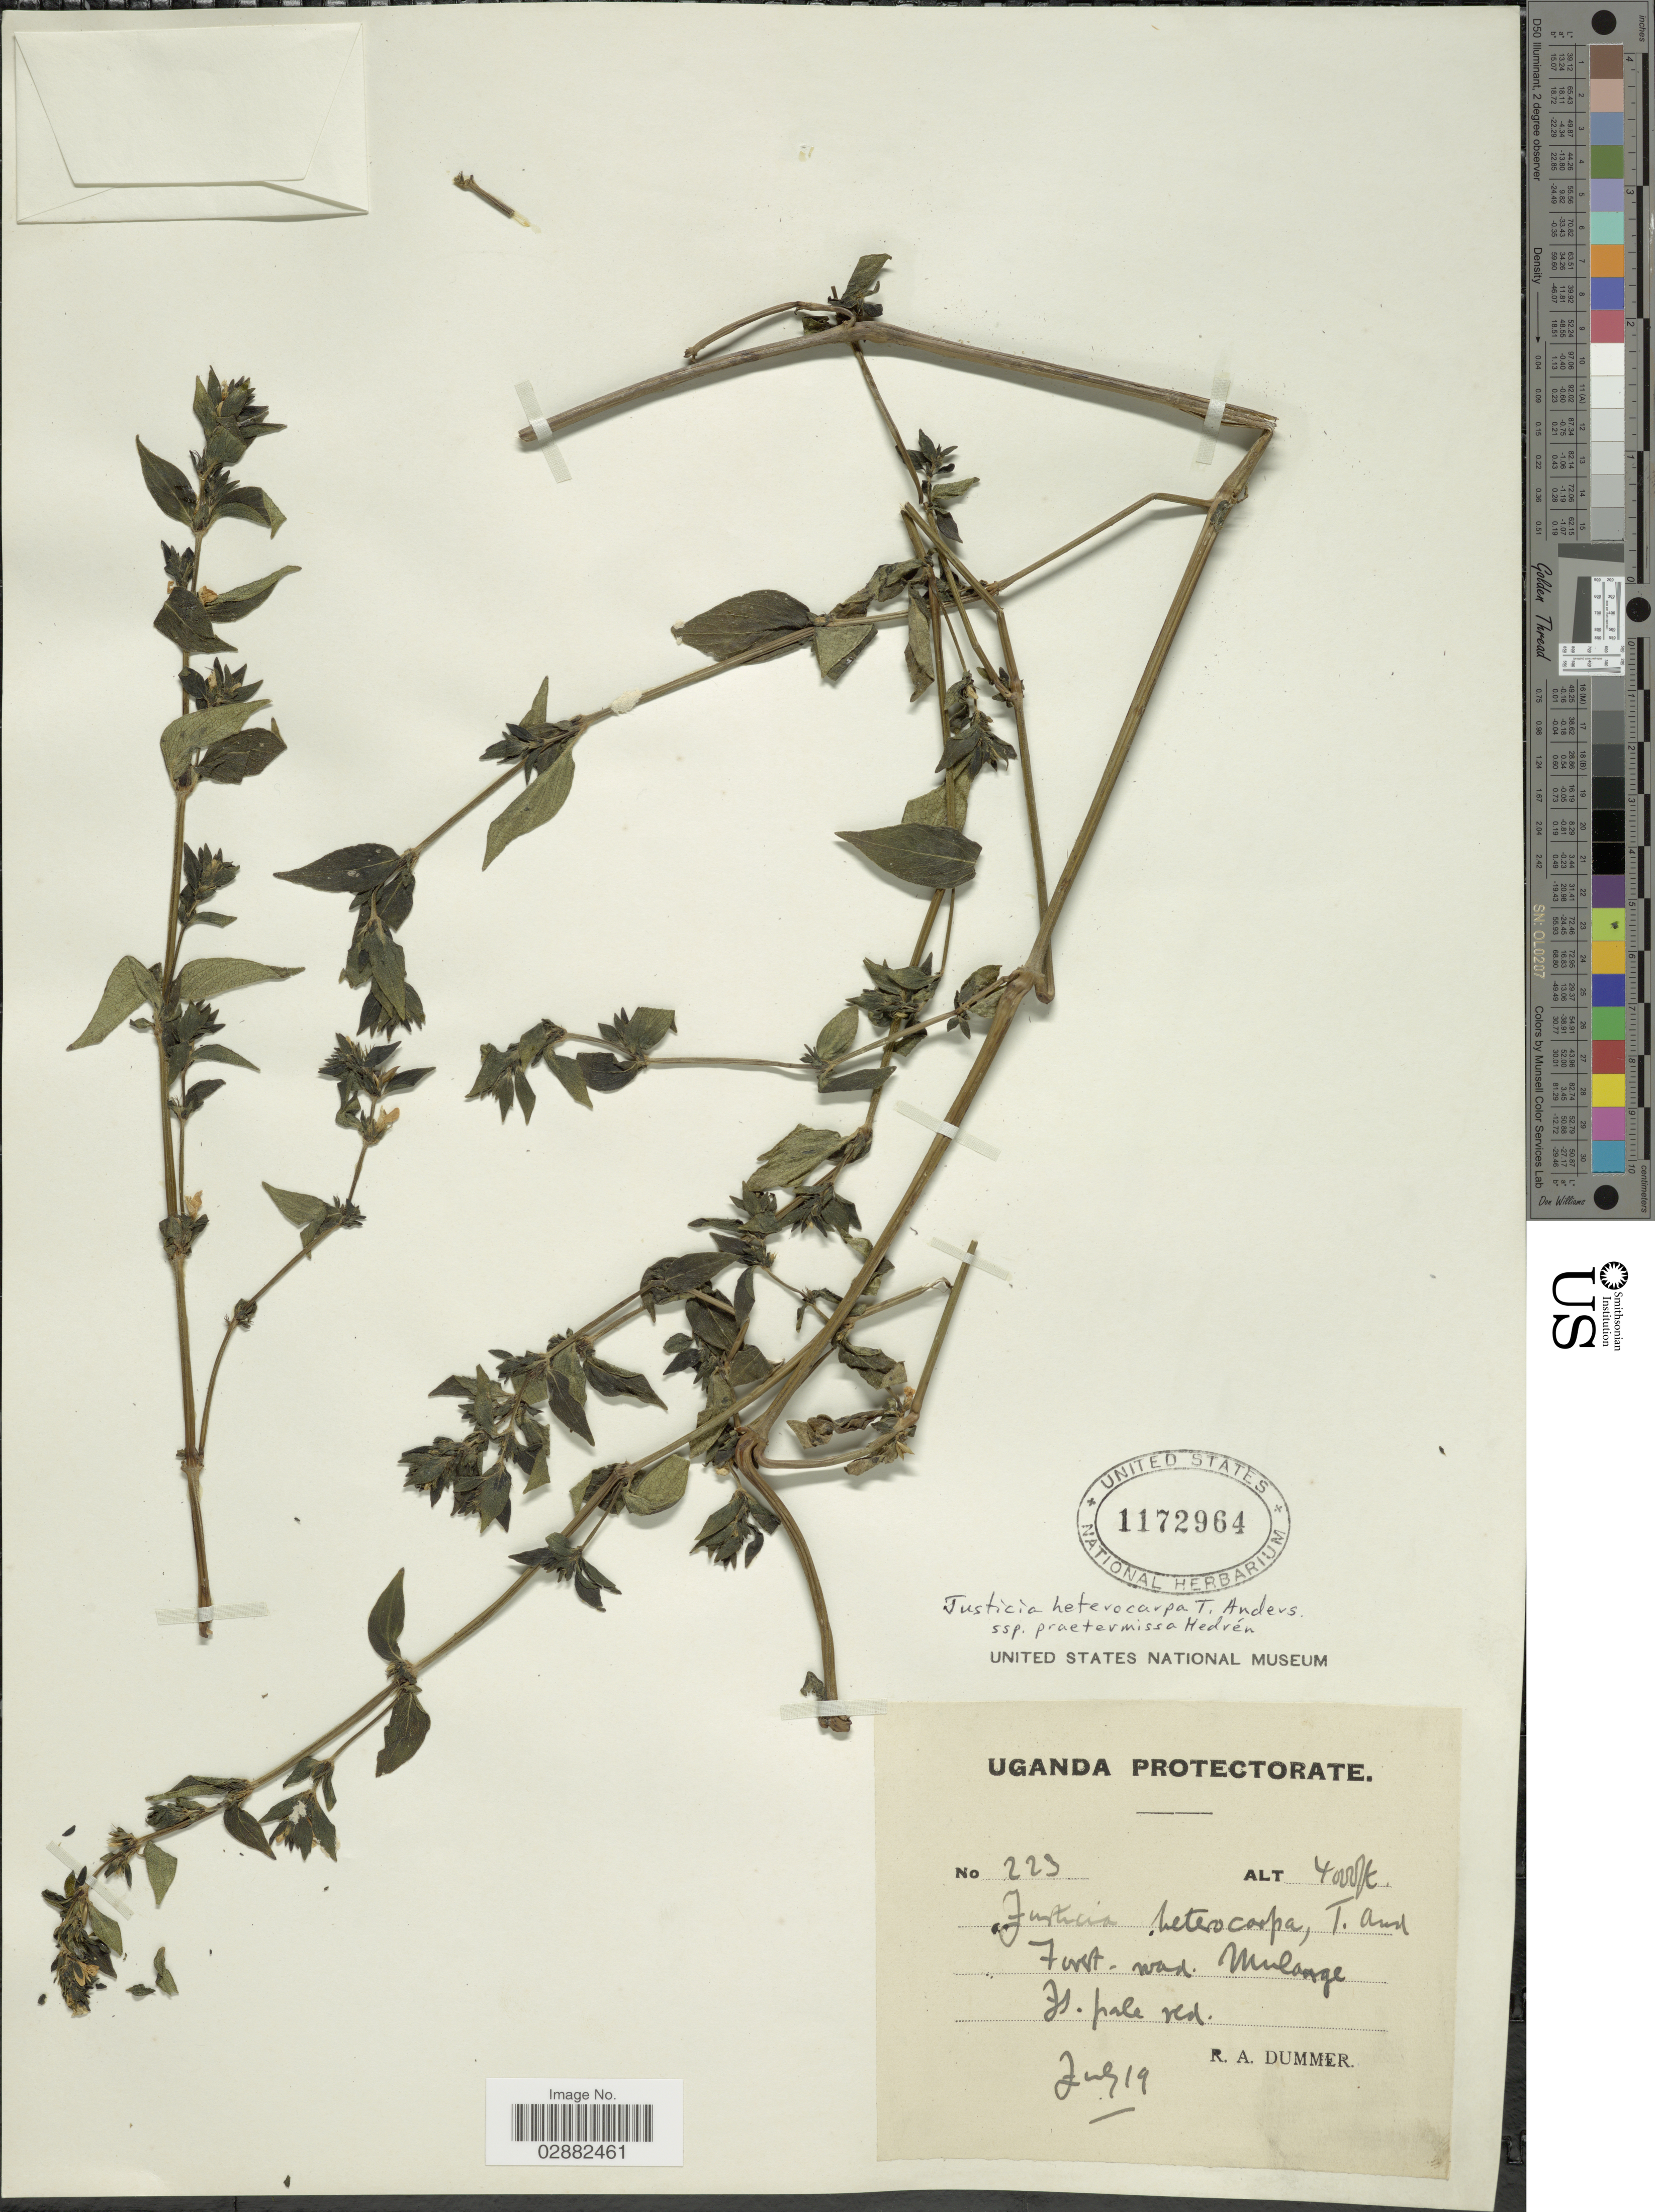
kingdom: Plantae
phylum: Tracheophyta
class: Magnoliopsida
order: Lamiales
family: Acanthaceae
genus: Justicia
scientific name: Justicia heterocarpa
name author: T. Anderson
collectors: R. Dümmer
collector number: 223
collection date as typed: Transcribed d/m/y: /7/19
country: Uganda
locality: Uganda Protectorate, Mulange.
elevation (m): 1219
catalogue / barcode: US 1172964